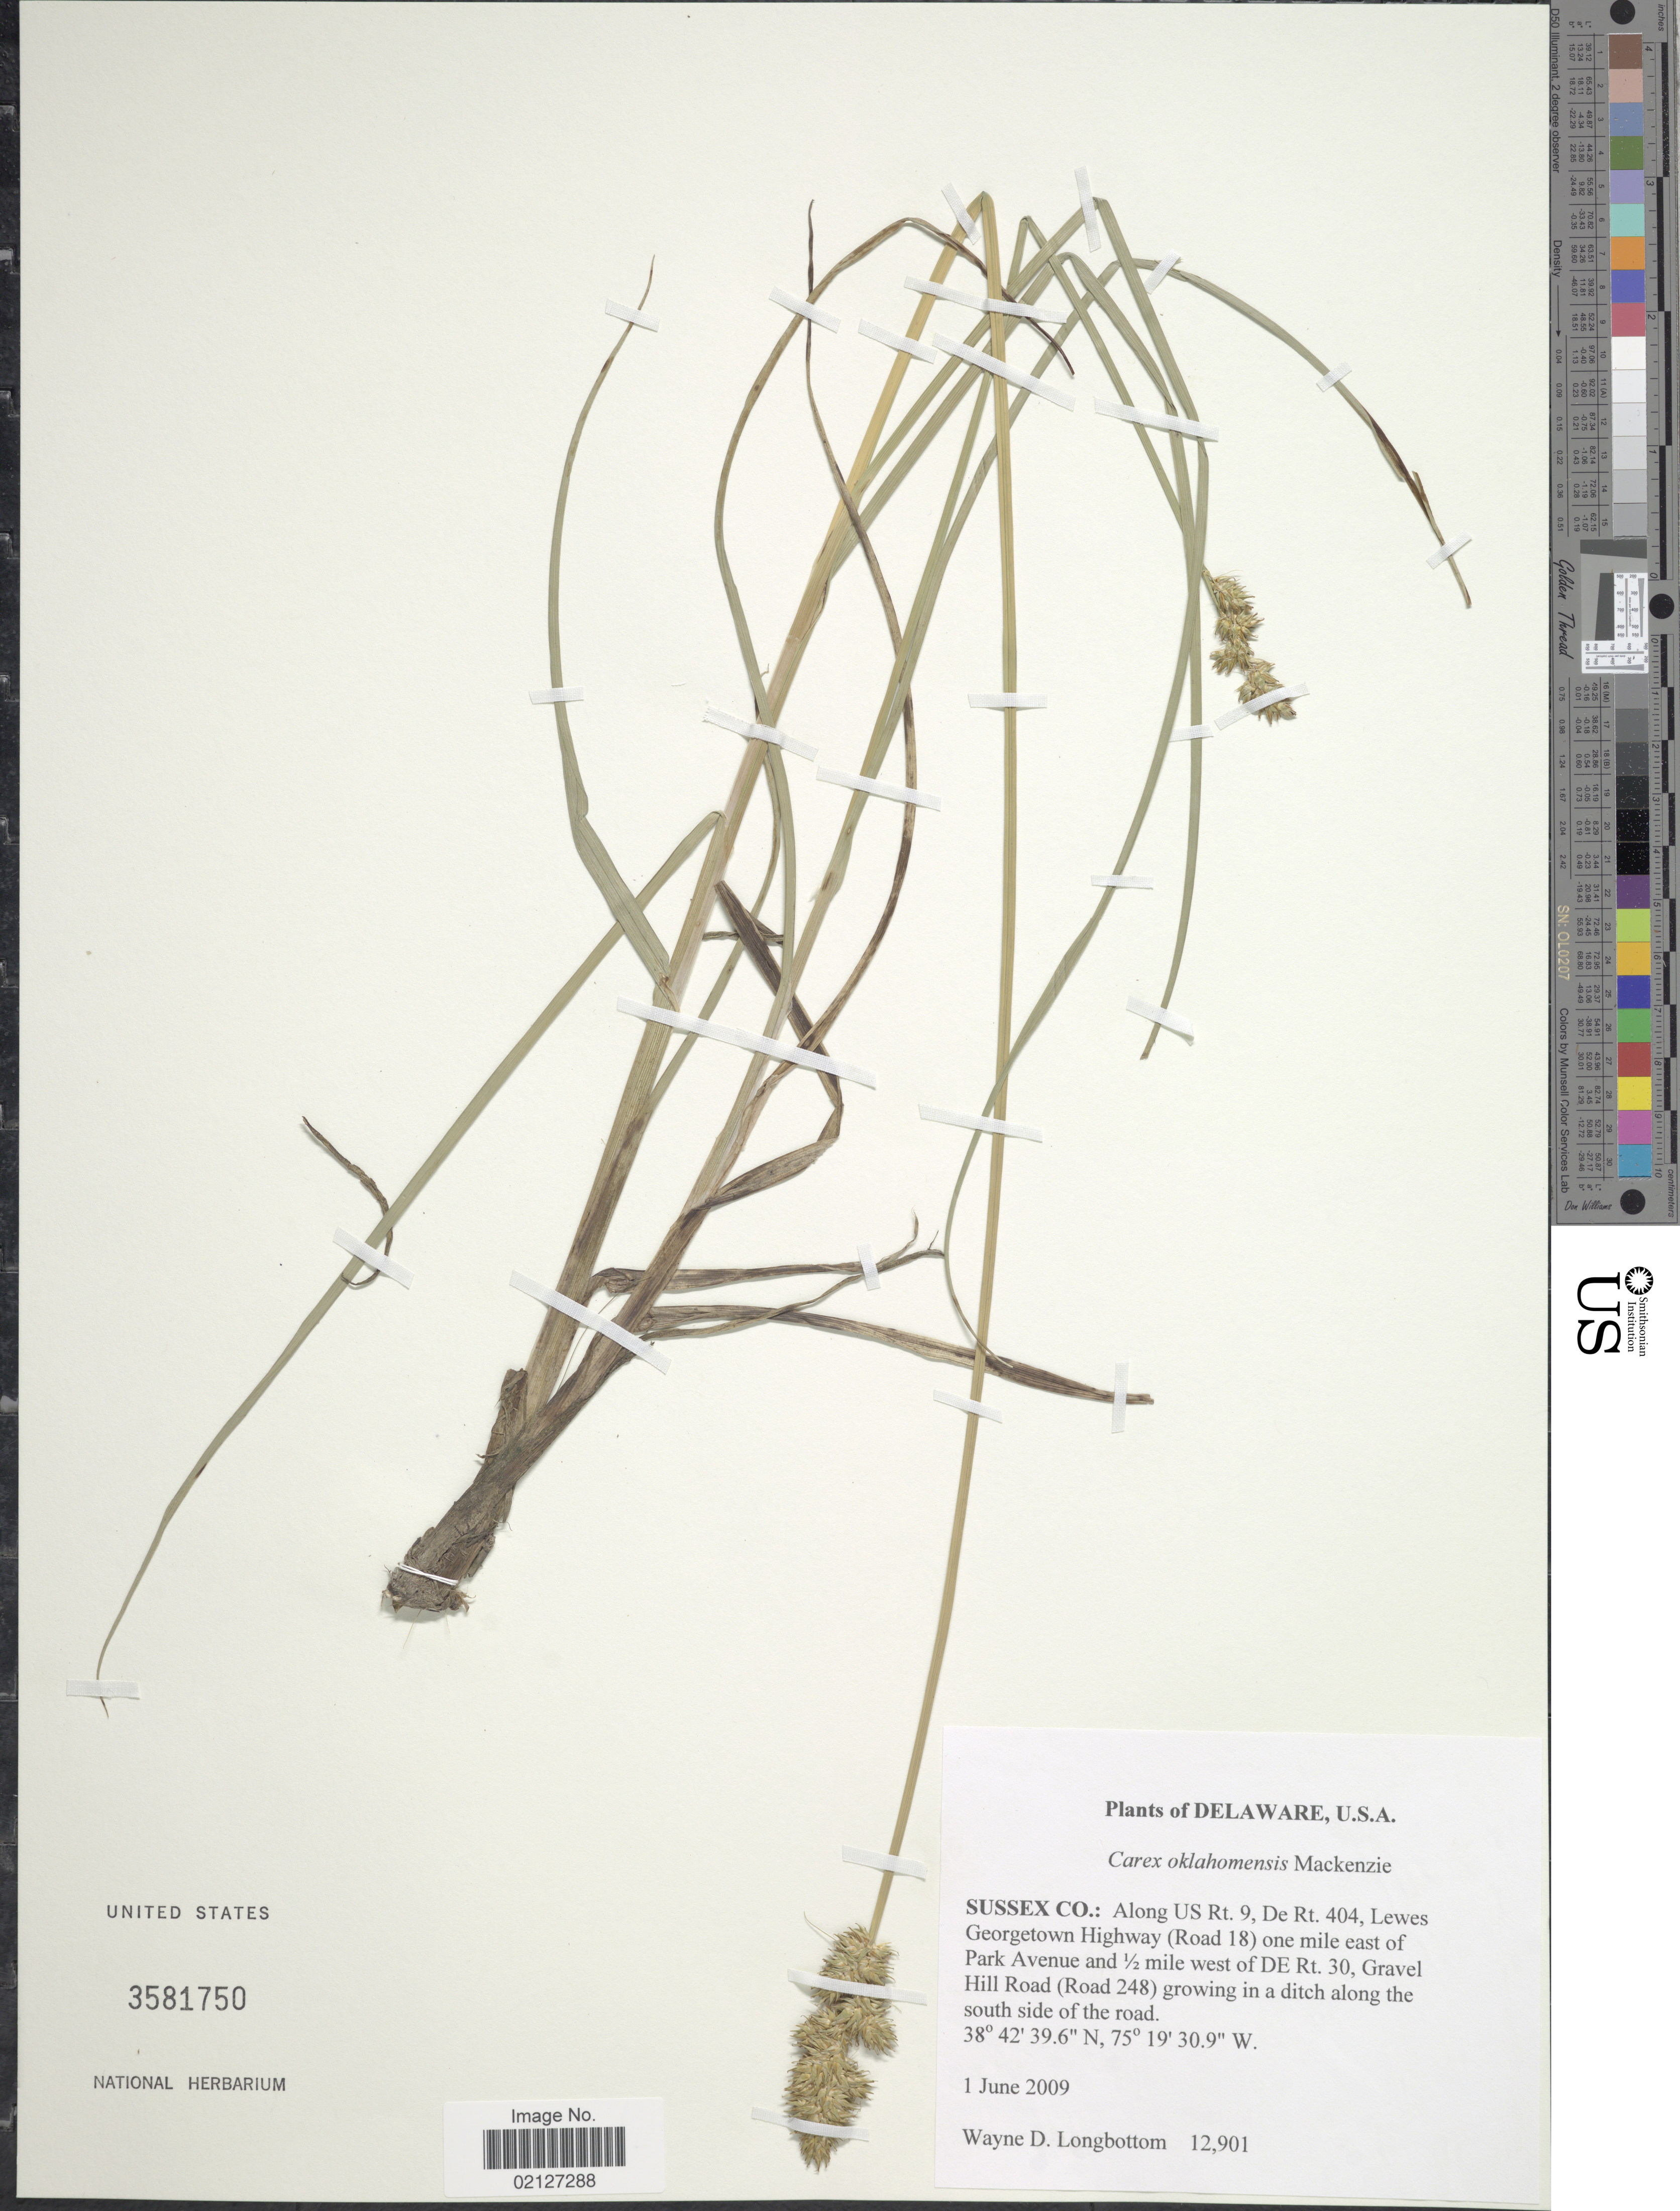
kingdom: Plantae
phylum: Tracheophyta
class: Liliopsida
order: Poales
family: Cyperaceae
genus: Carex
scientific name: Carex oklahomensis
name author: Mack.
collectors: W. D. Longbottom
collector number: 12901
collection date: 2009-06-01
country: United States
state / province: Delaware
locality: Susex Co.: along US Rt.9, De Rt. 404, Lewes Georgetown Highway (Road 18) one mile east of Park Avenue and 1/2 mile west of De Rt. 30, Gravel Hill Road (Road 248) growing in a ditch a long the south side of the road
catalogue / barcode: US 3581750